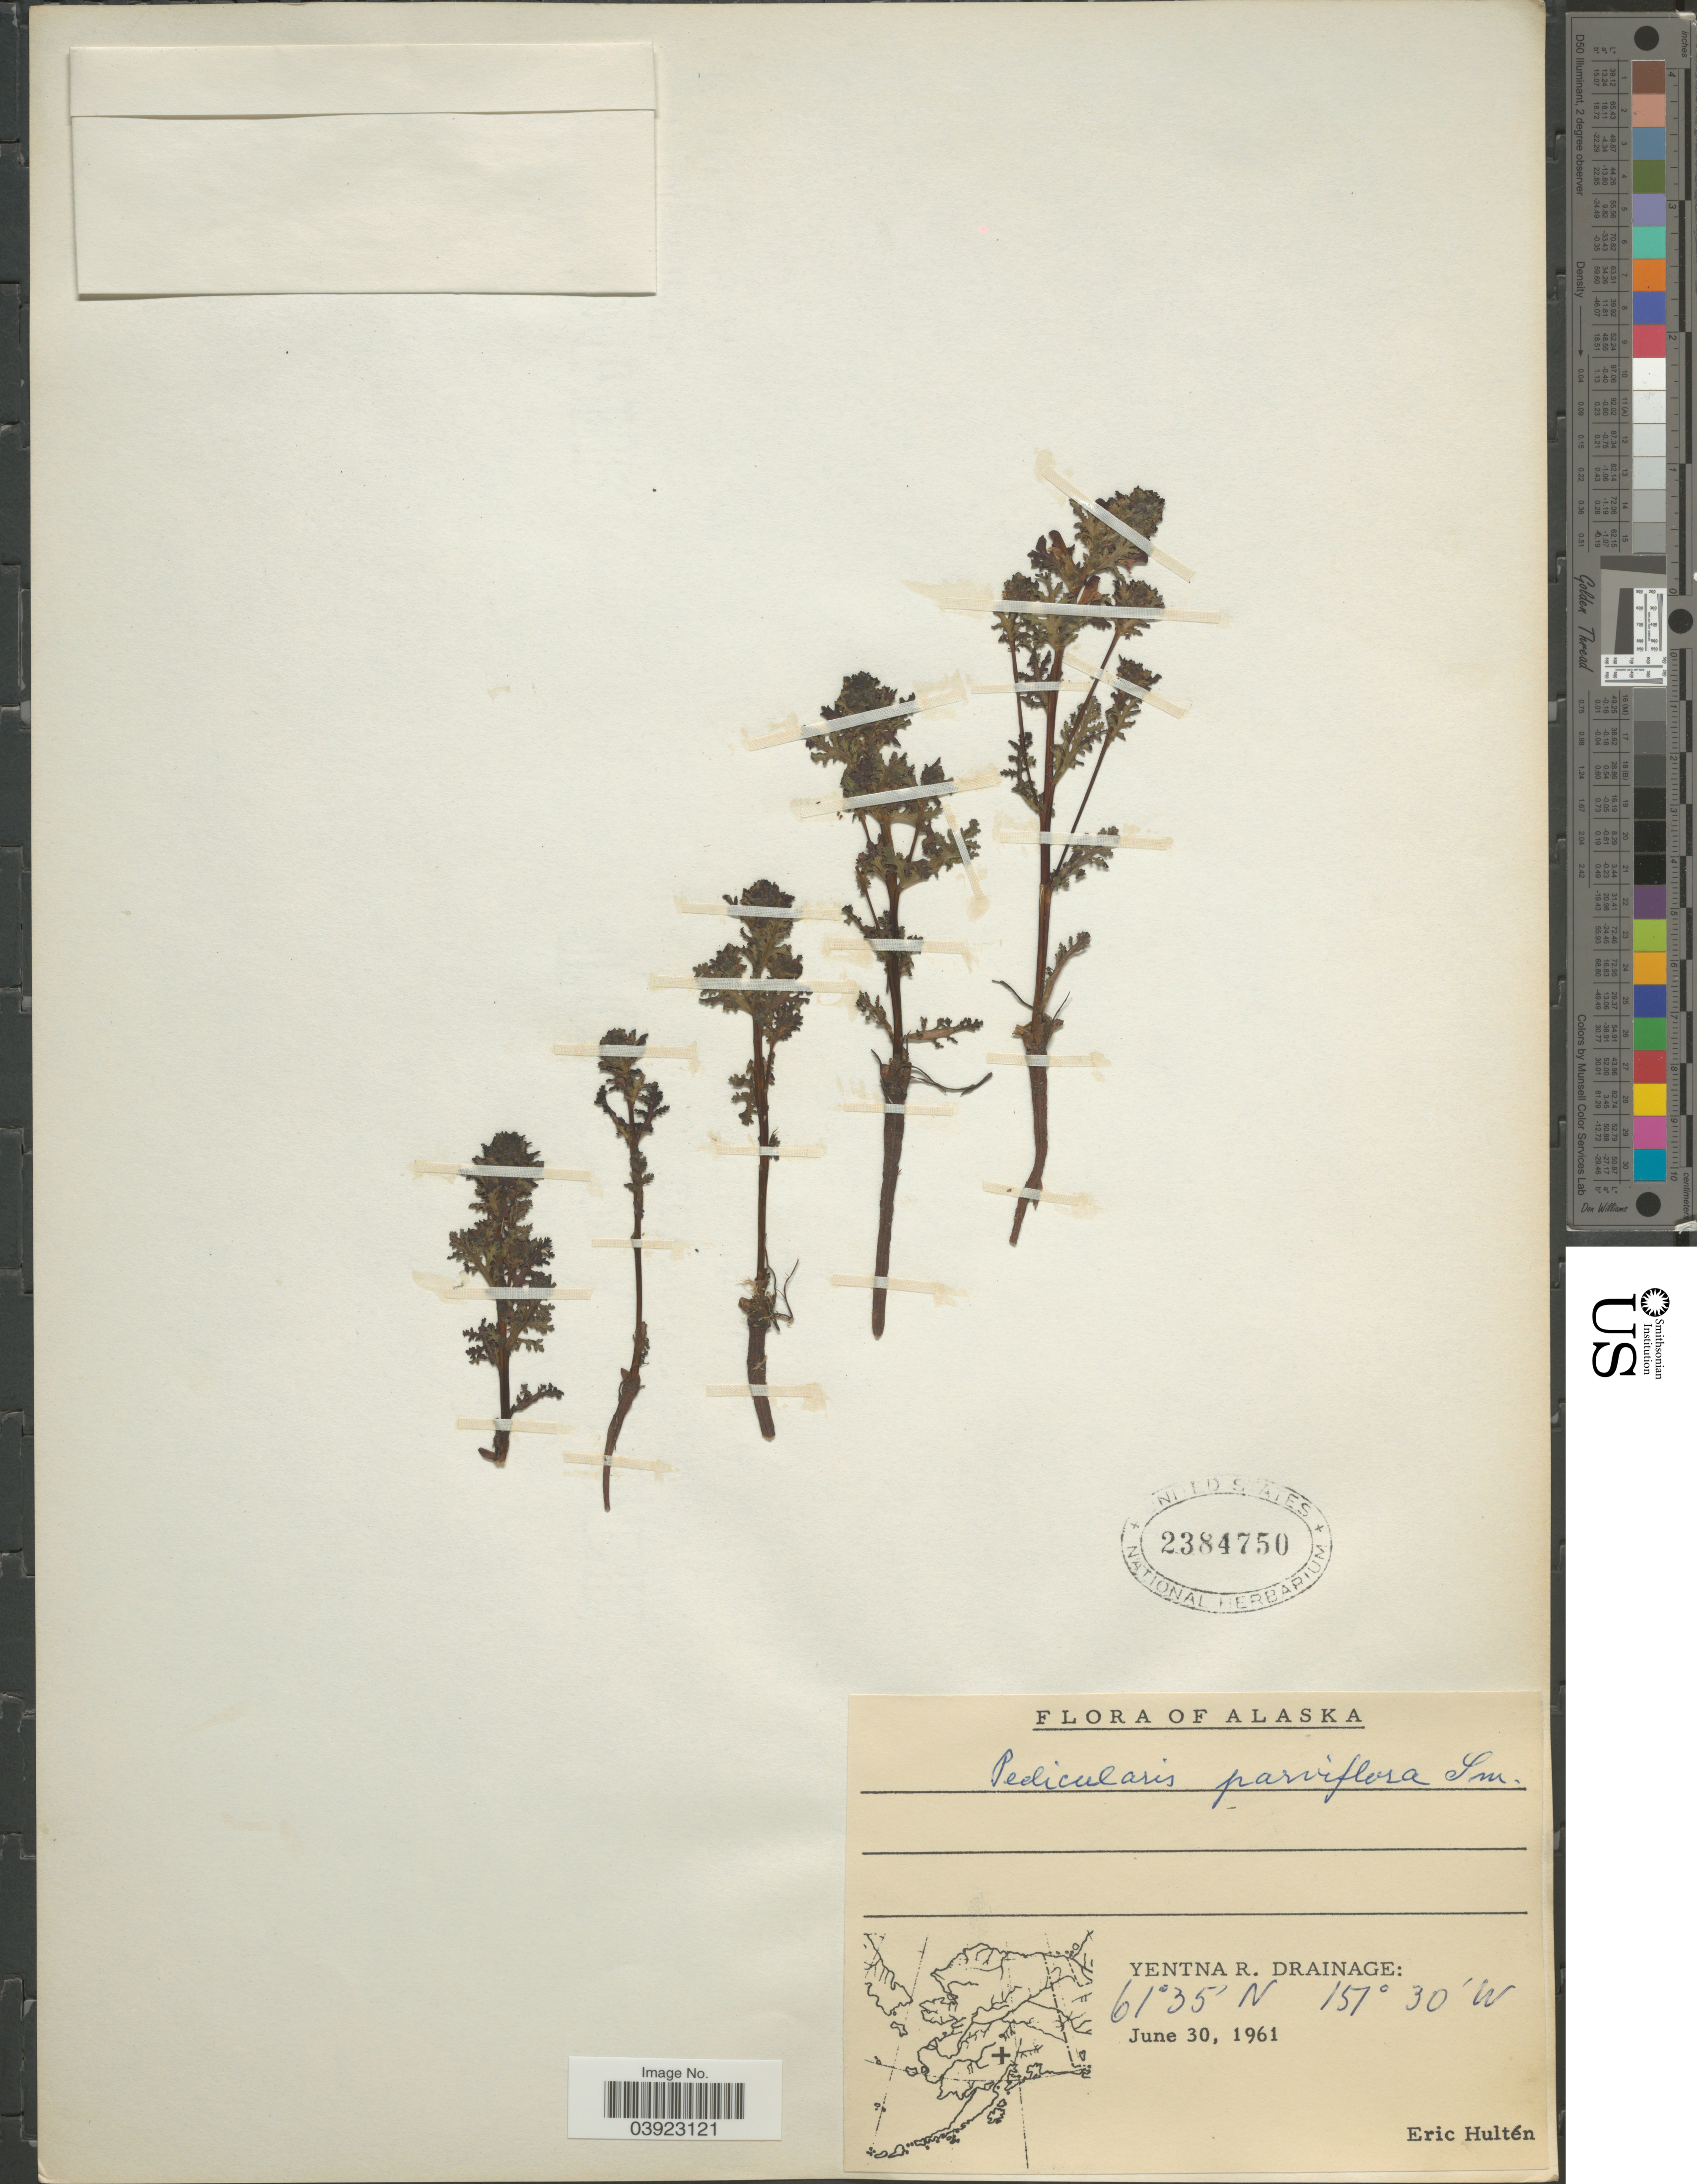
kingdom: Plantae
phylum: Tracheophyta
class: Magnoliopsida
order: Lamiales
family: Orobanchaceae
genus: Pedicularis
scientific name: Pedicularis parviflora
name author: Sm.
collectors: E. G. Hultén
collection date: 1961-06-30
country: United States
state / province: Alaska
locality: Yentna R. drainage.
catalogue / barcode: US 2384750